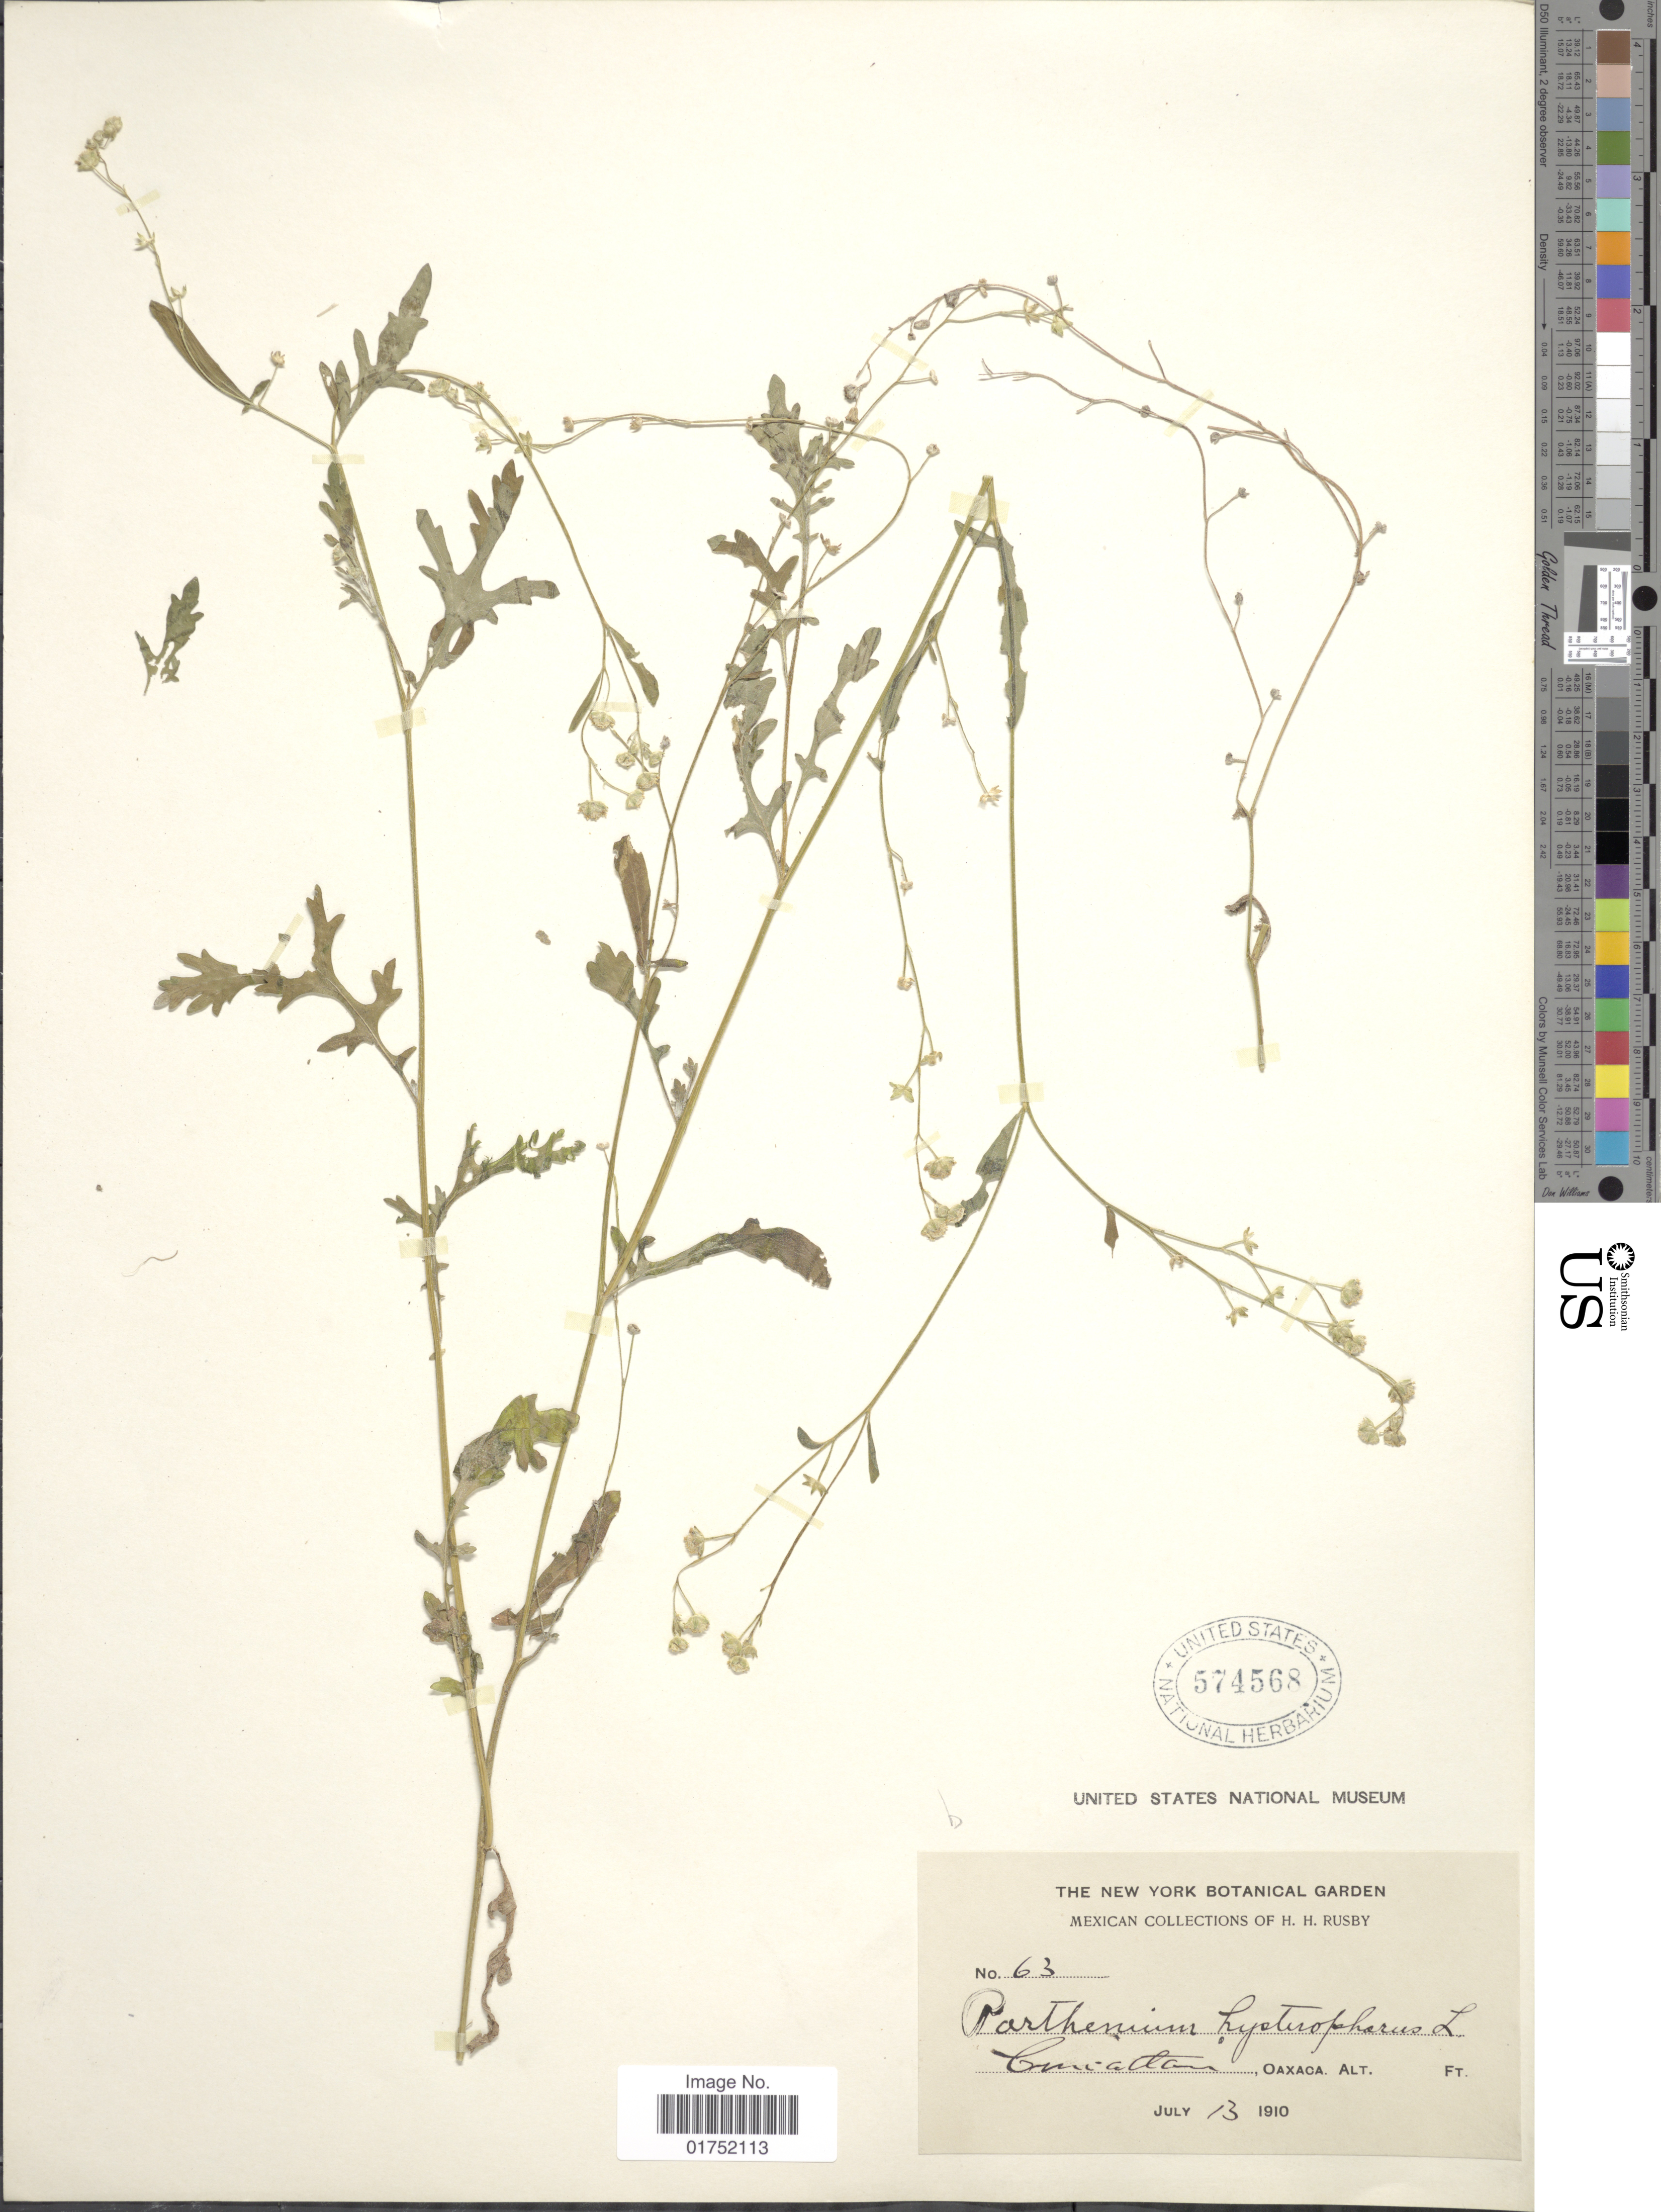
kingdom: Plantae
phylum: Tracheophyta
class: Magnoliopsida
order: Asterales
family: Asteraceae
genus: Parthenium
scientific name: Parthenium hysterophorus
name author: L.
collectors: H. H. Rusby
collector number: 63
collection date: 1910-07-13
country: Mexico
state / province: Oaxaca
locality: Cuicatlan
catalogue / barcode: US 574568